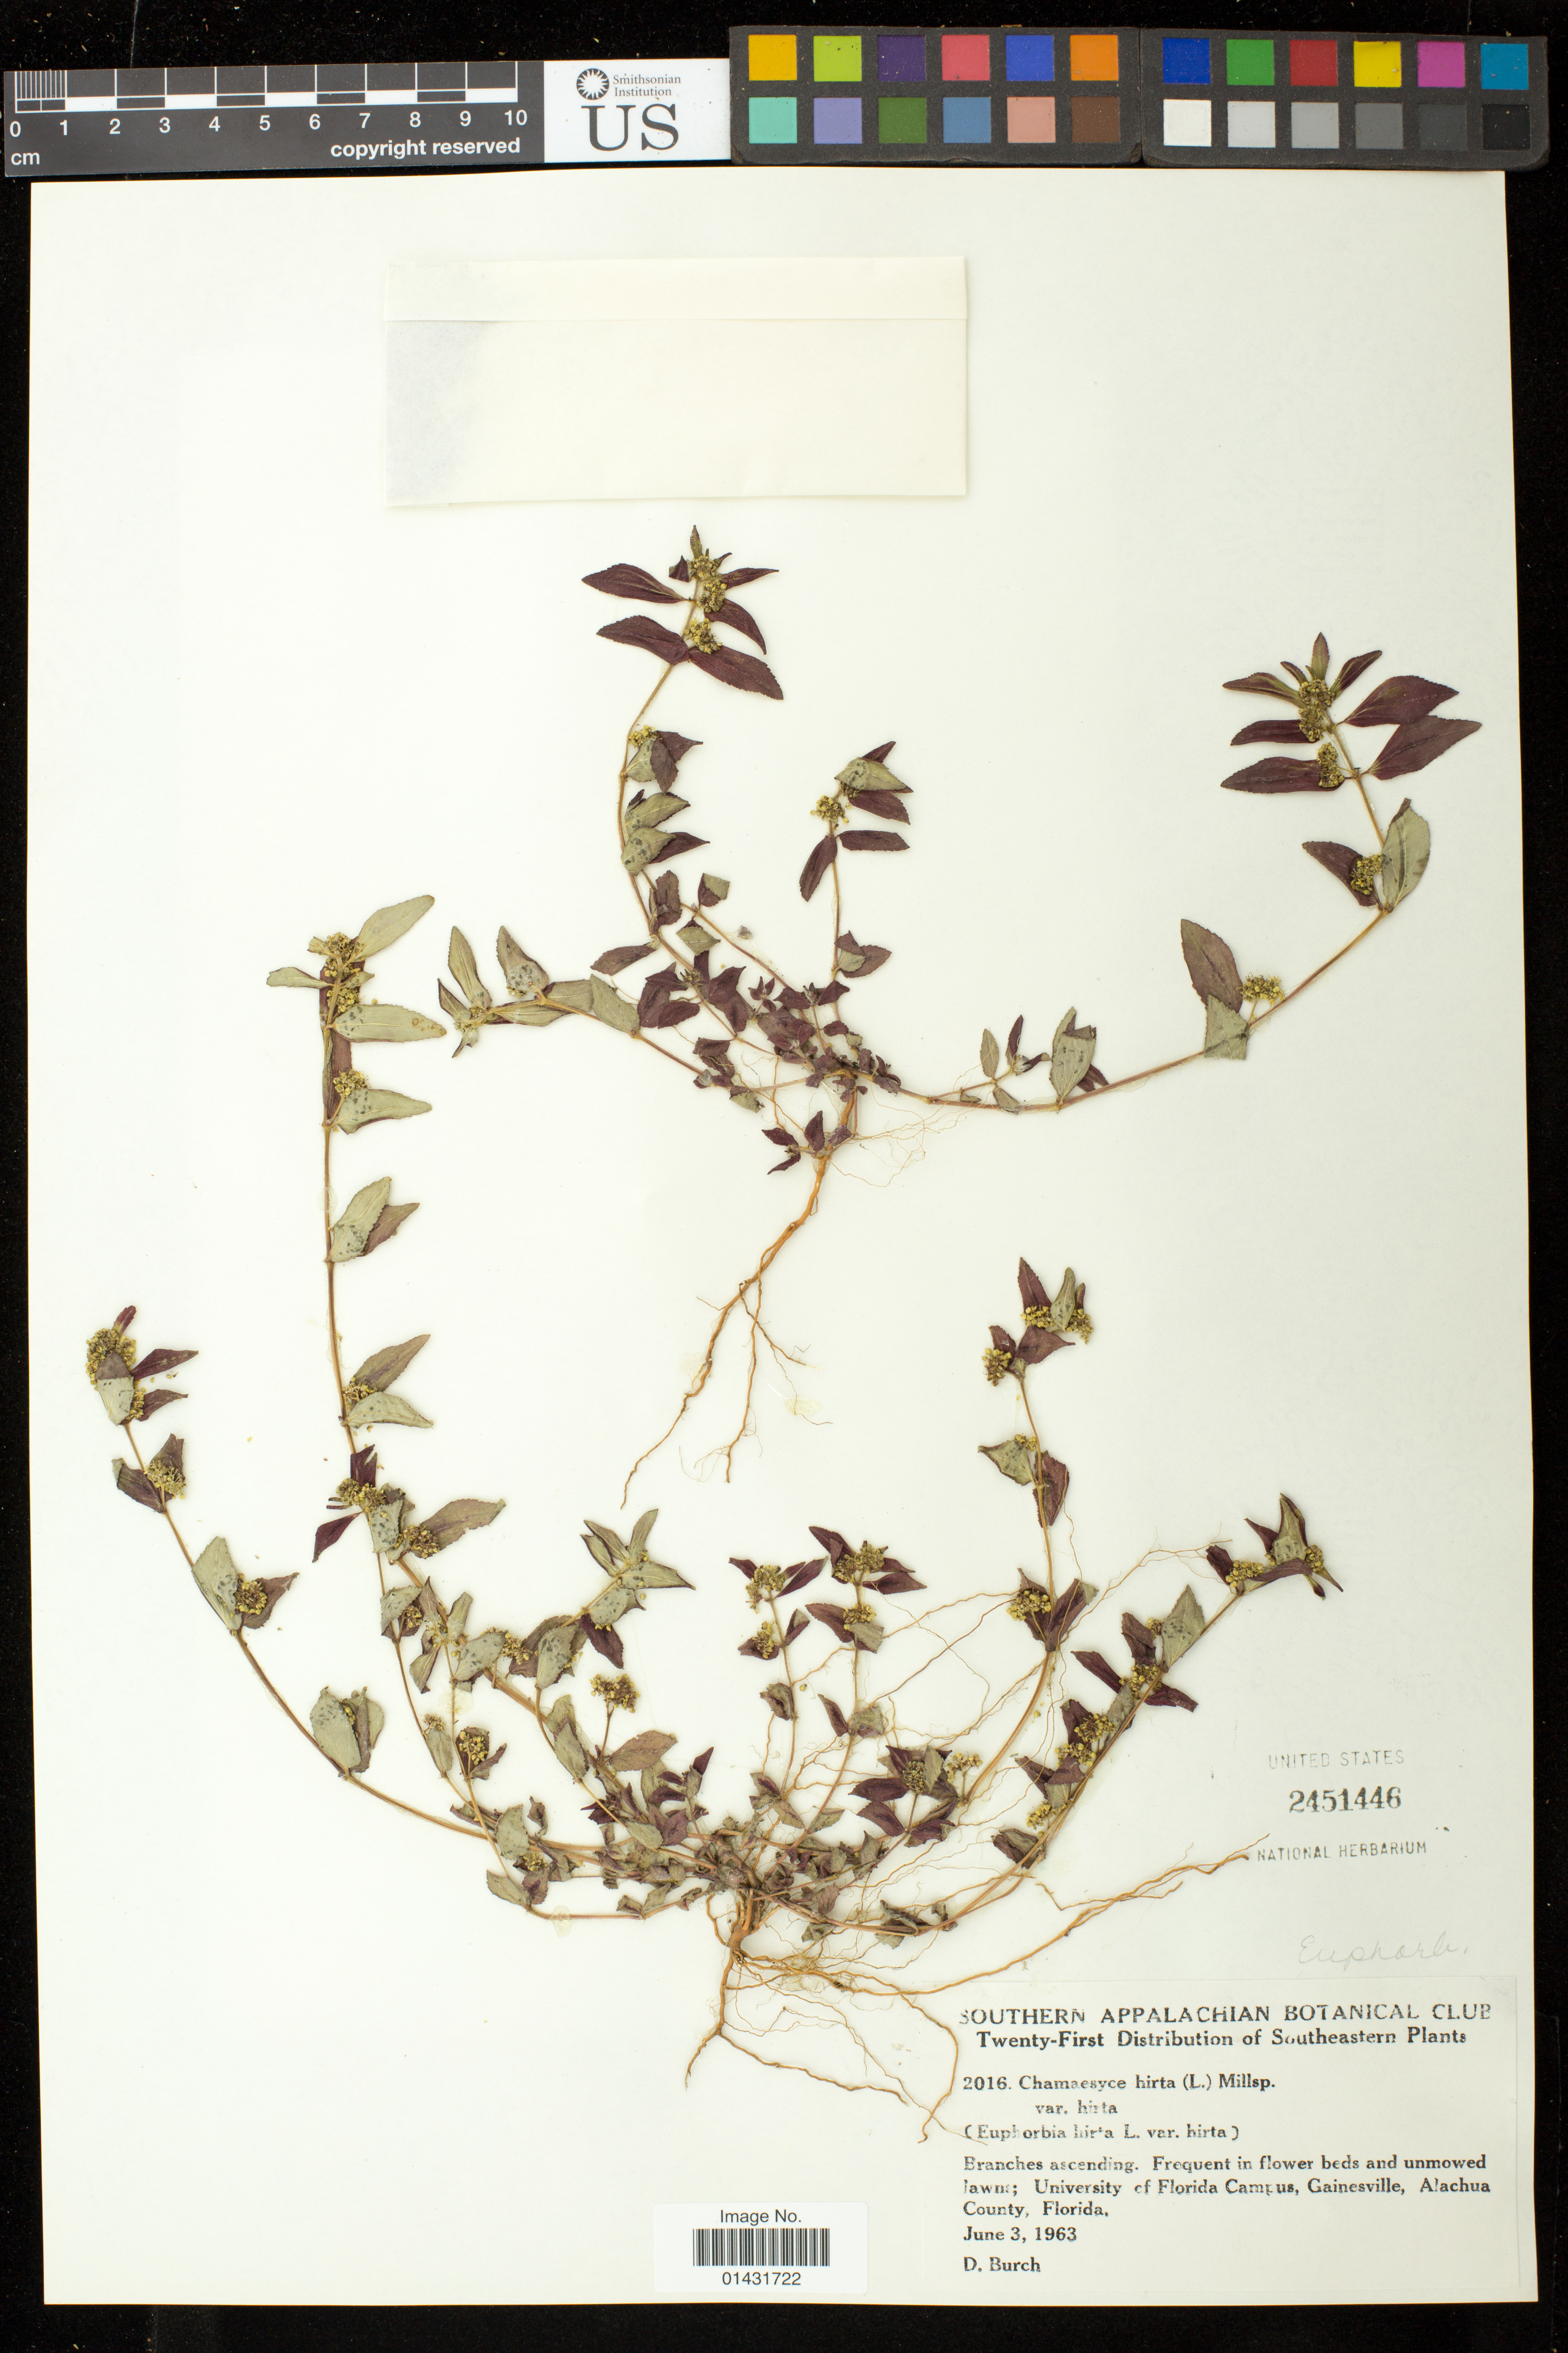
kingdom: Plantae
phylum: Tracheophyta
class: Magnoliopsida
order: Malpighiales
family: Euphorbiaceae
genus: Euphorbia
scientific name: Euphorbia hirta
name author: L.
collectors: D. Burch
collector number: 2016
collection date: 1963-06-03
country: United States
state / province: Florida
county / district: Alachua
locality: University of Florida Campus, Gainesville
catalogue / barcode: US 2451446